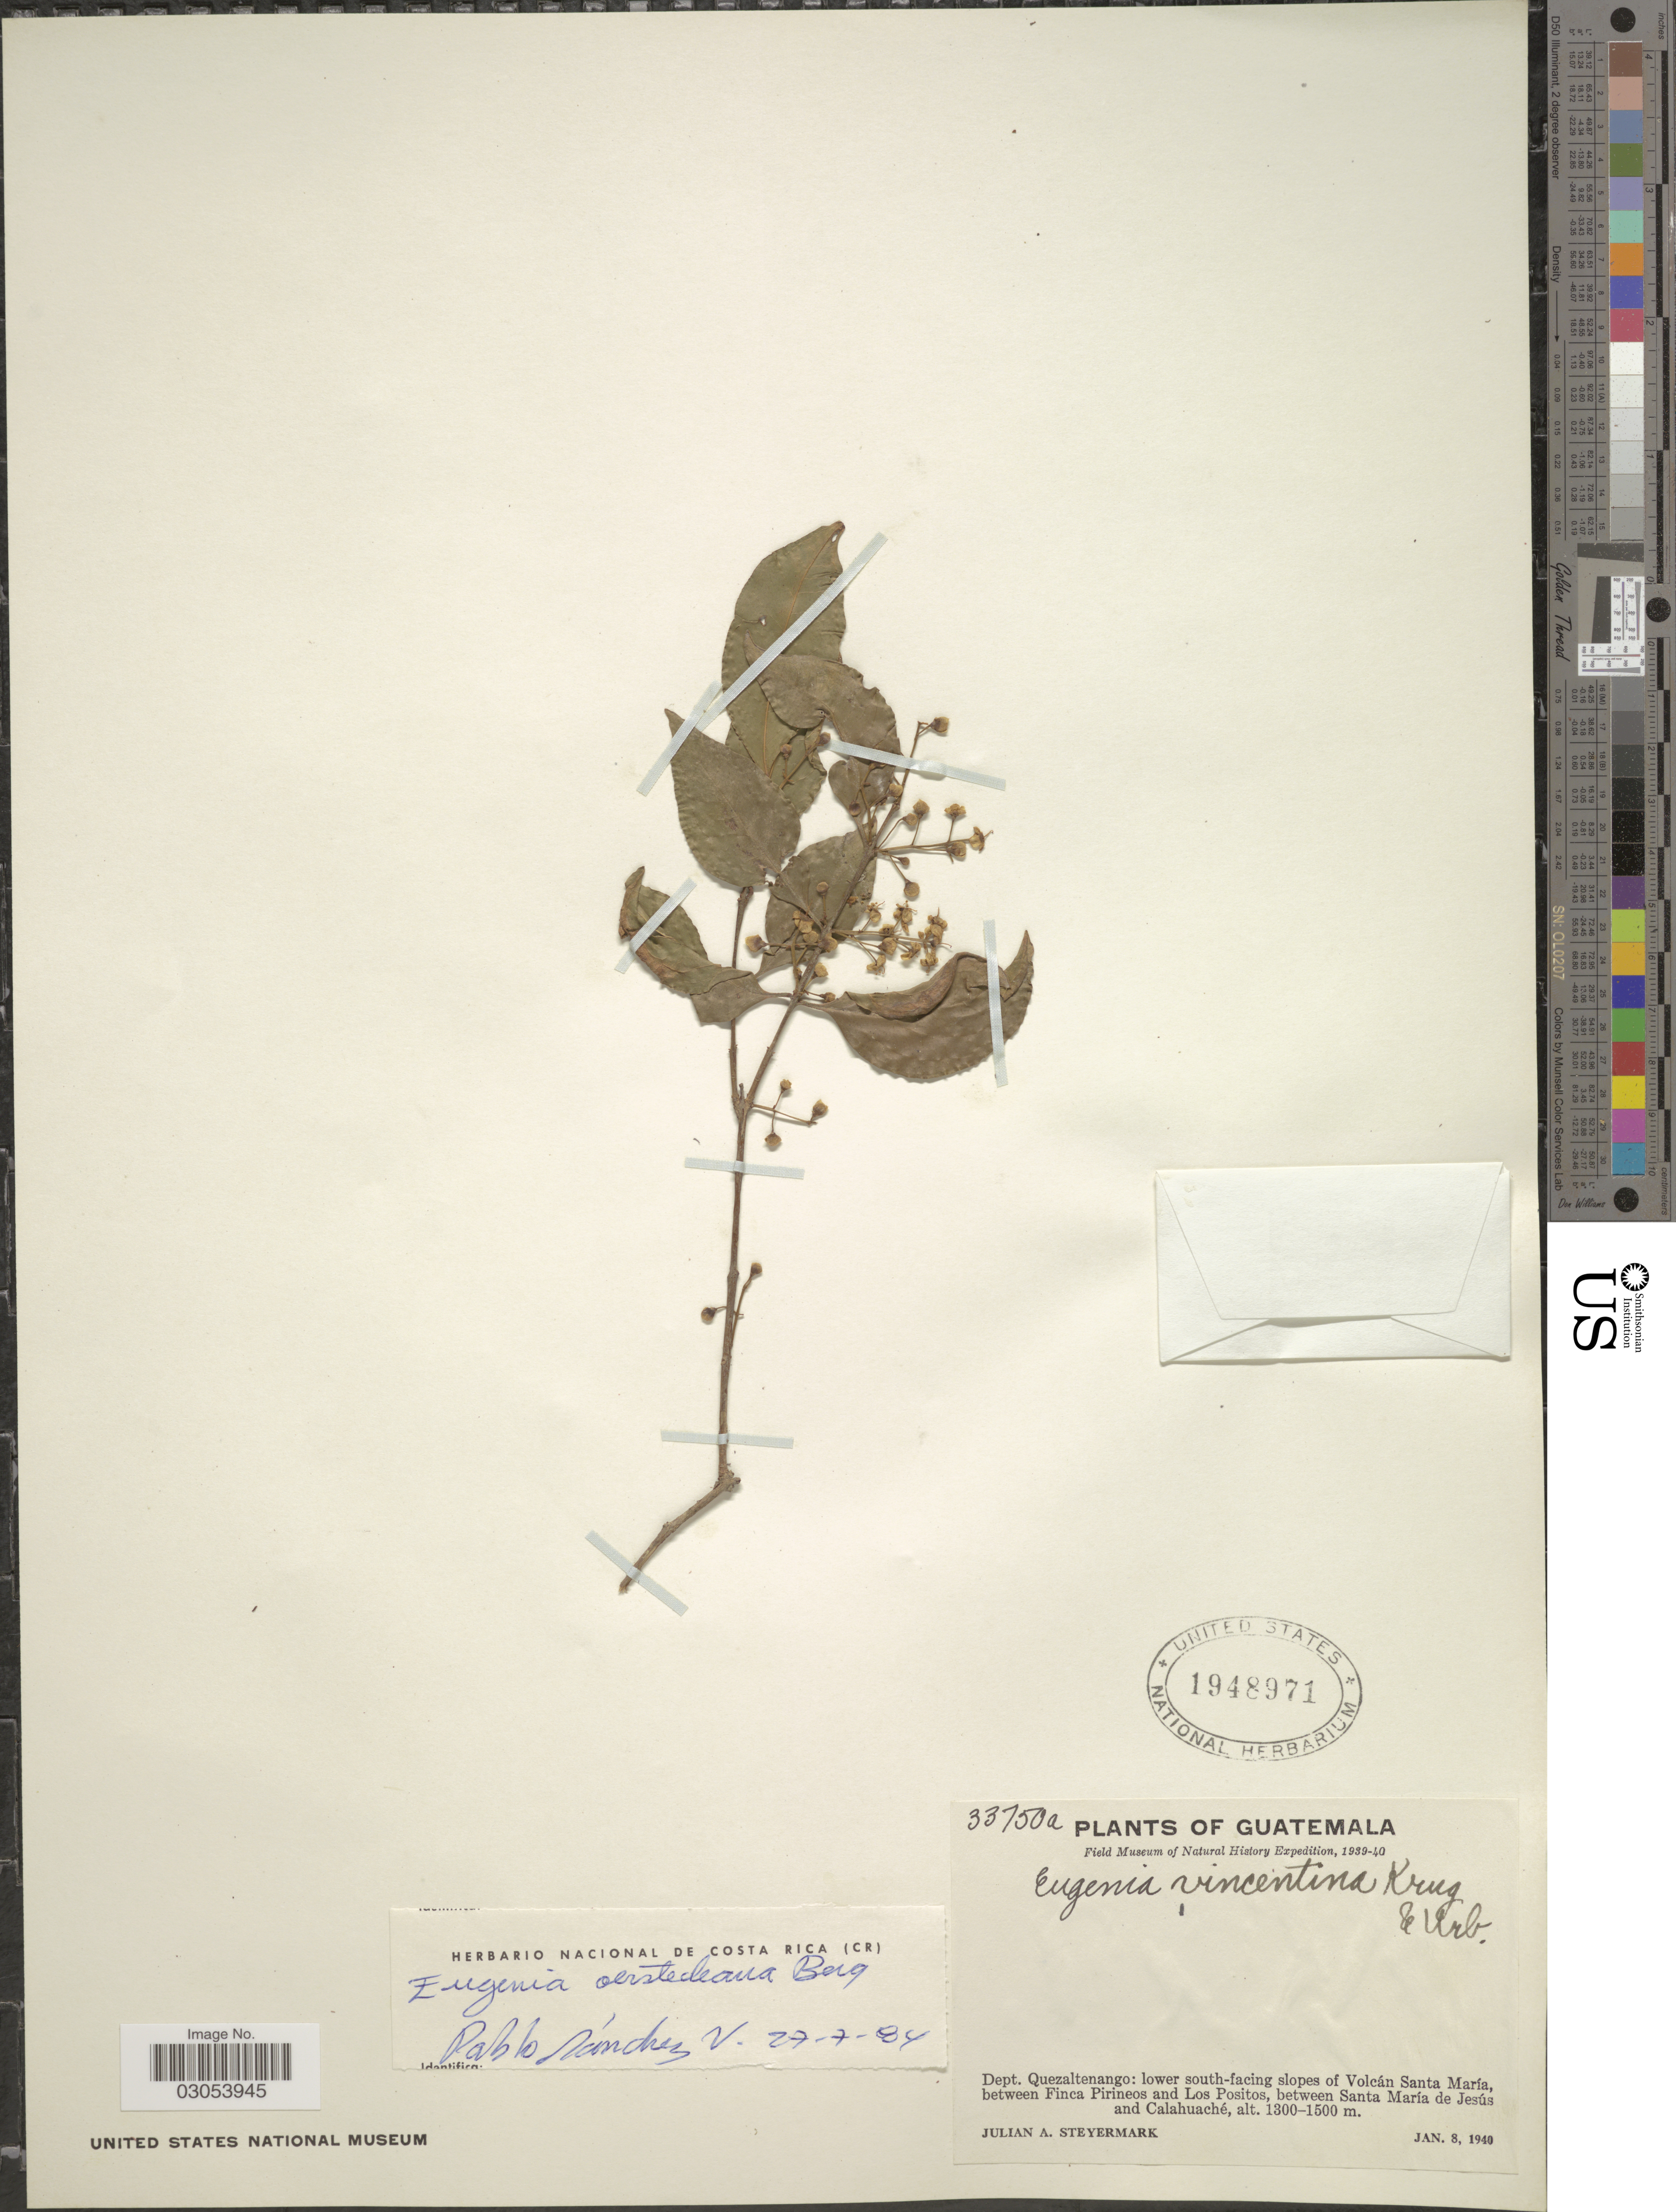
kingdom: Plantae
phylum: Tracheophyta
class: Magnoliopsida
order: Myrtales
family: Myrtaceae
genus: Eugenia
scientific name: Eugenia oerstediana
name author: O. Berg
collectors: J. Steyermark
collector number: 33750a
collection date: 1940-01-08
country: Guatemala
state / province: Quetzaltenango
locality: Dept. Quezaltenango: lower south-facing slopes of Volcán Santa María, between Finca Pirineos and Los Positos, between Santa María de Jesús and Calahuaché.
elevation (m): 1300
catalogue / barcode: US 1948971